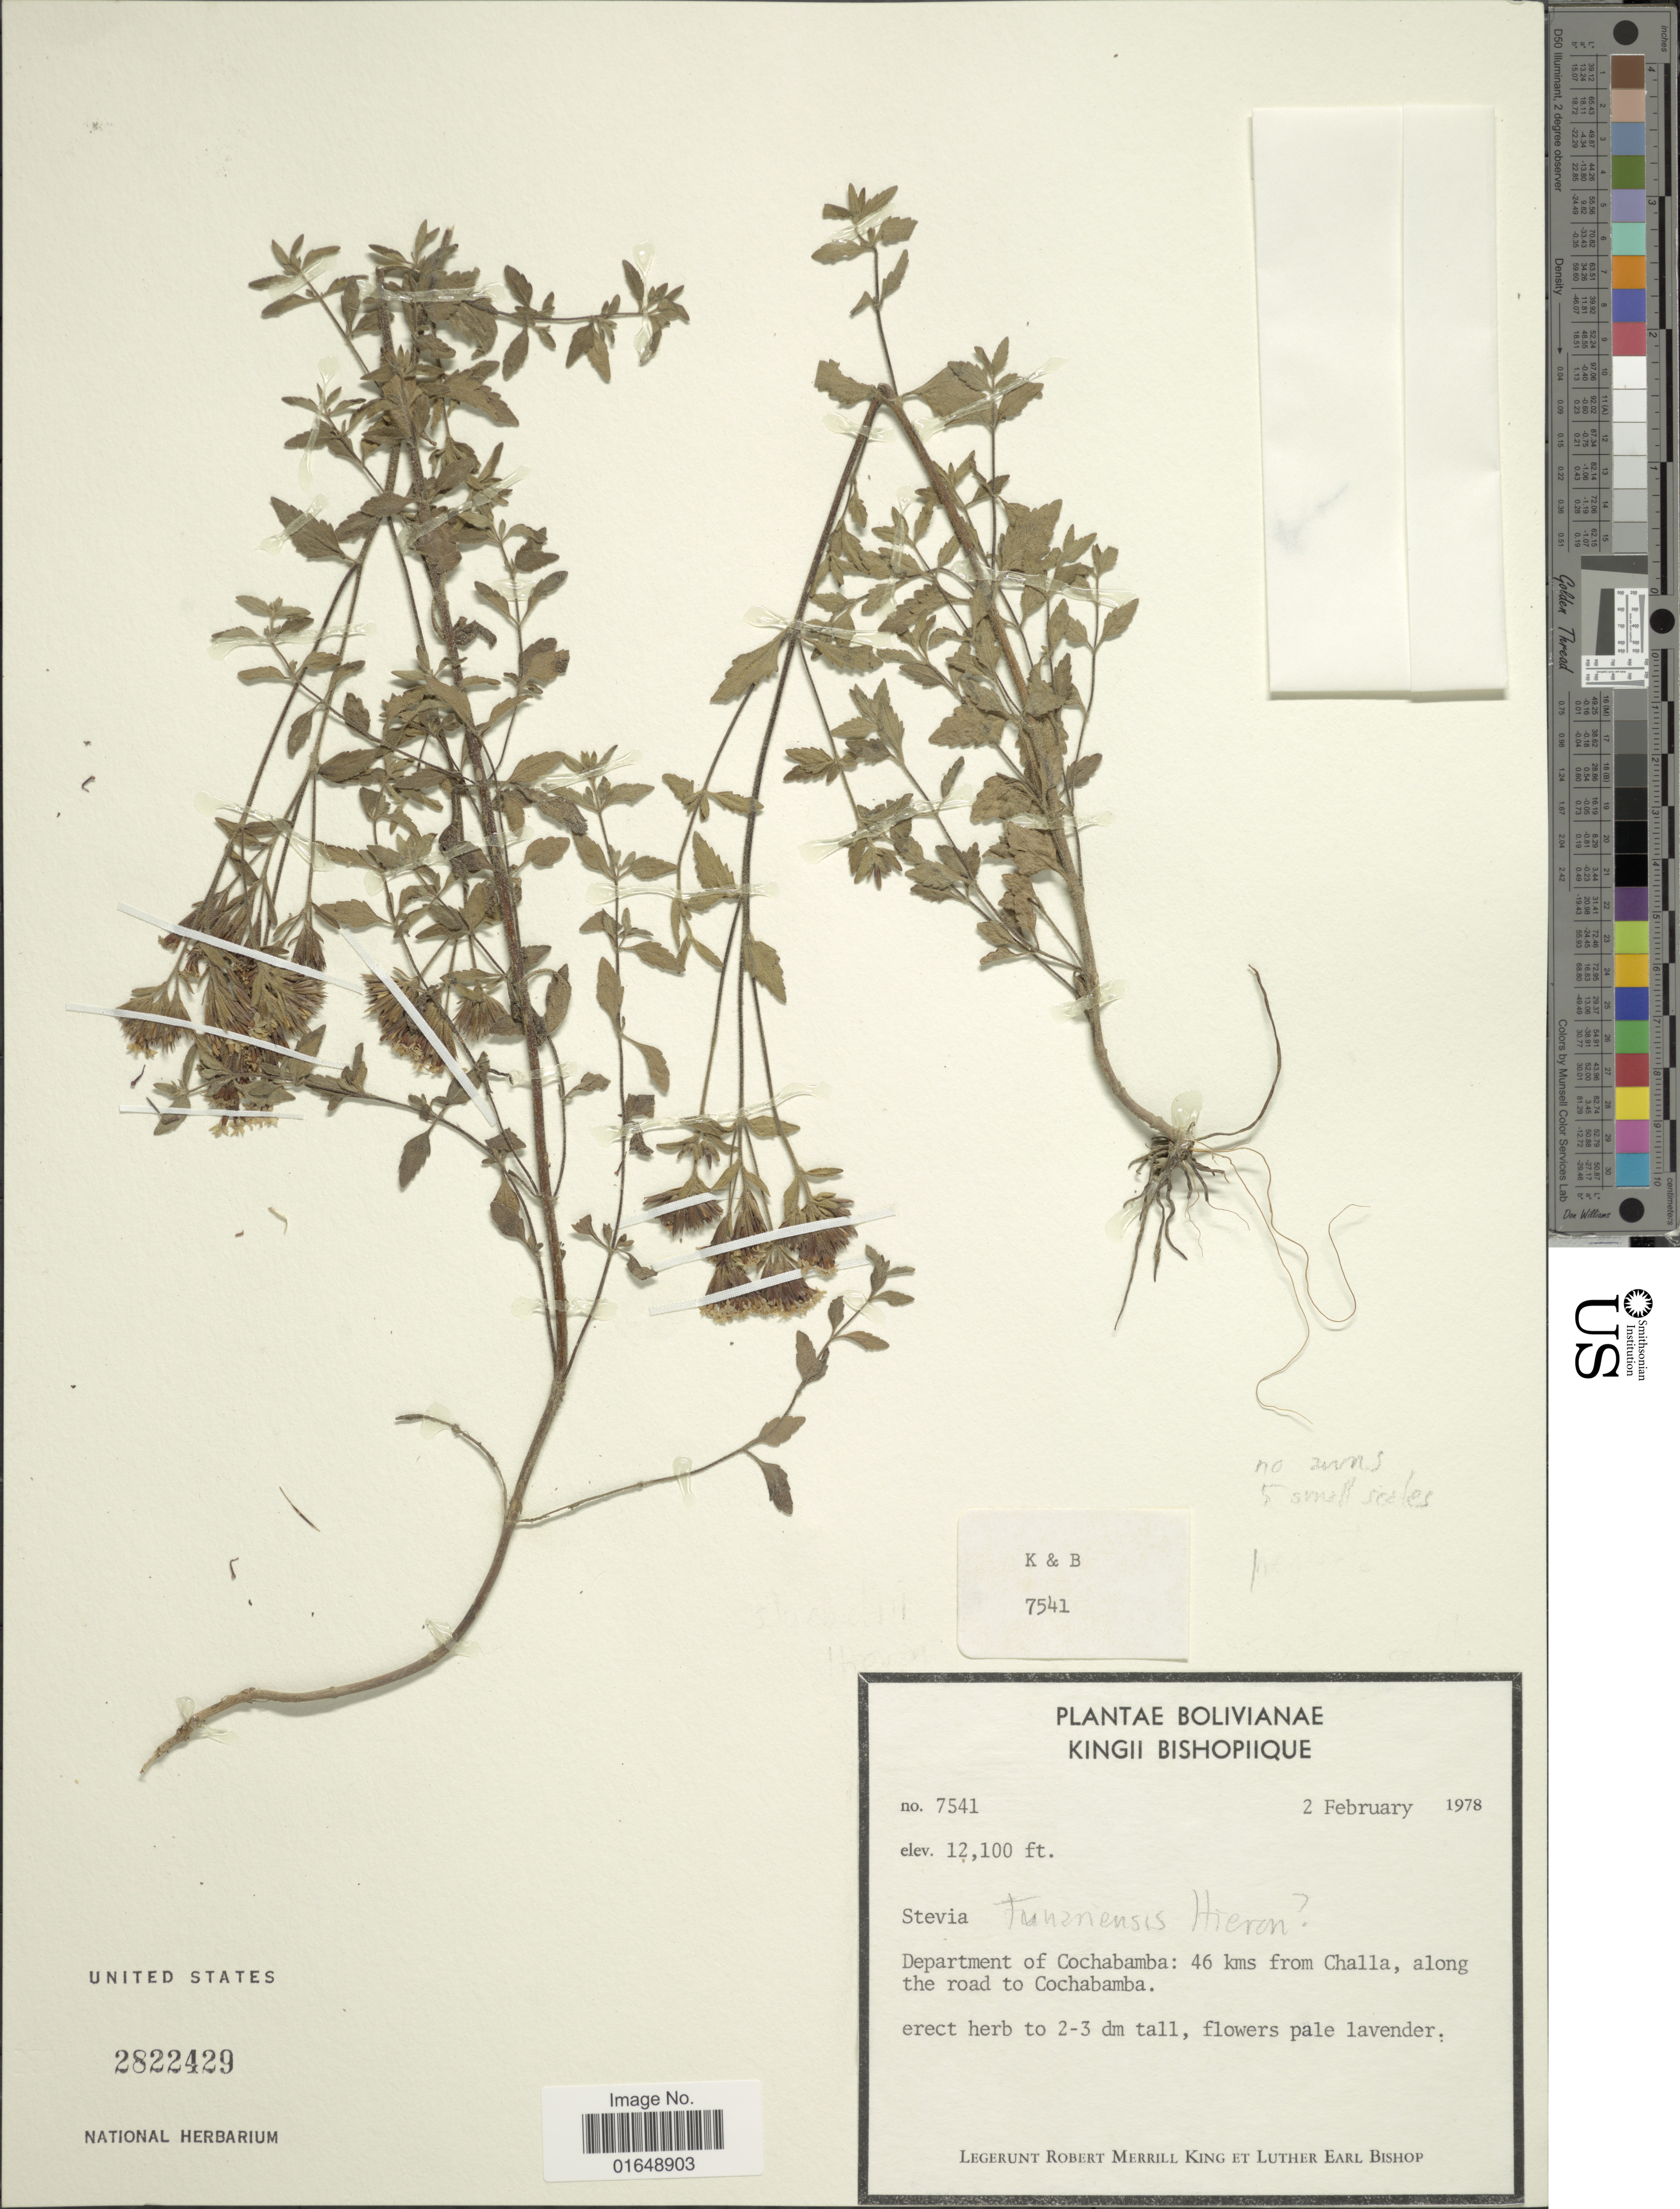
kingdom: Plantae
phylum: Tracheophyta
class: Magnoliopsida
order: Asterales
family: Asteraceae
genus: Stevia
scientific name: Stevia tunariensis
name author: Hieron.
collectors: R. M. King & L. E. Bishop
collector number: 7541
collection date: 1978-02-02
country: Bolivia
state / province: Cochabamba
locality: Department of Cochabamba: 46 kms from Challa, along the road to Cochabamba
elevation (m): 3688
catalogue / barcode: US 2822429